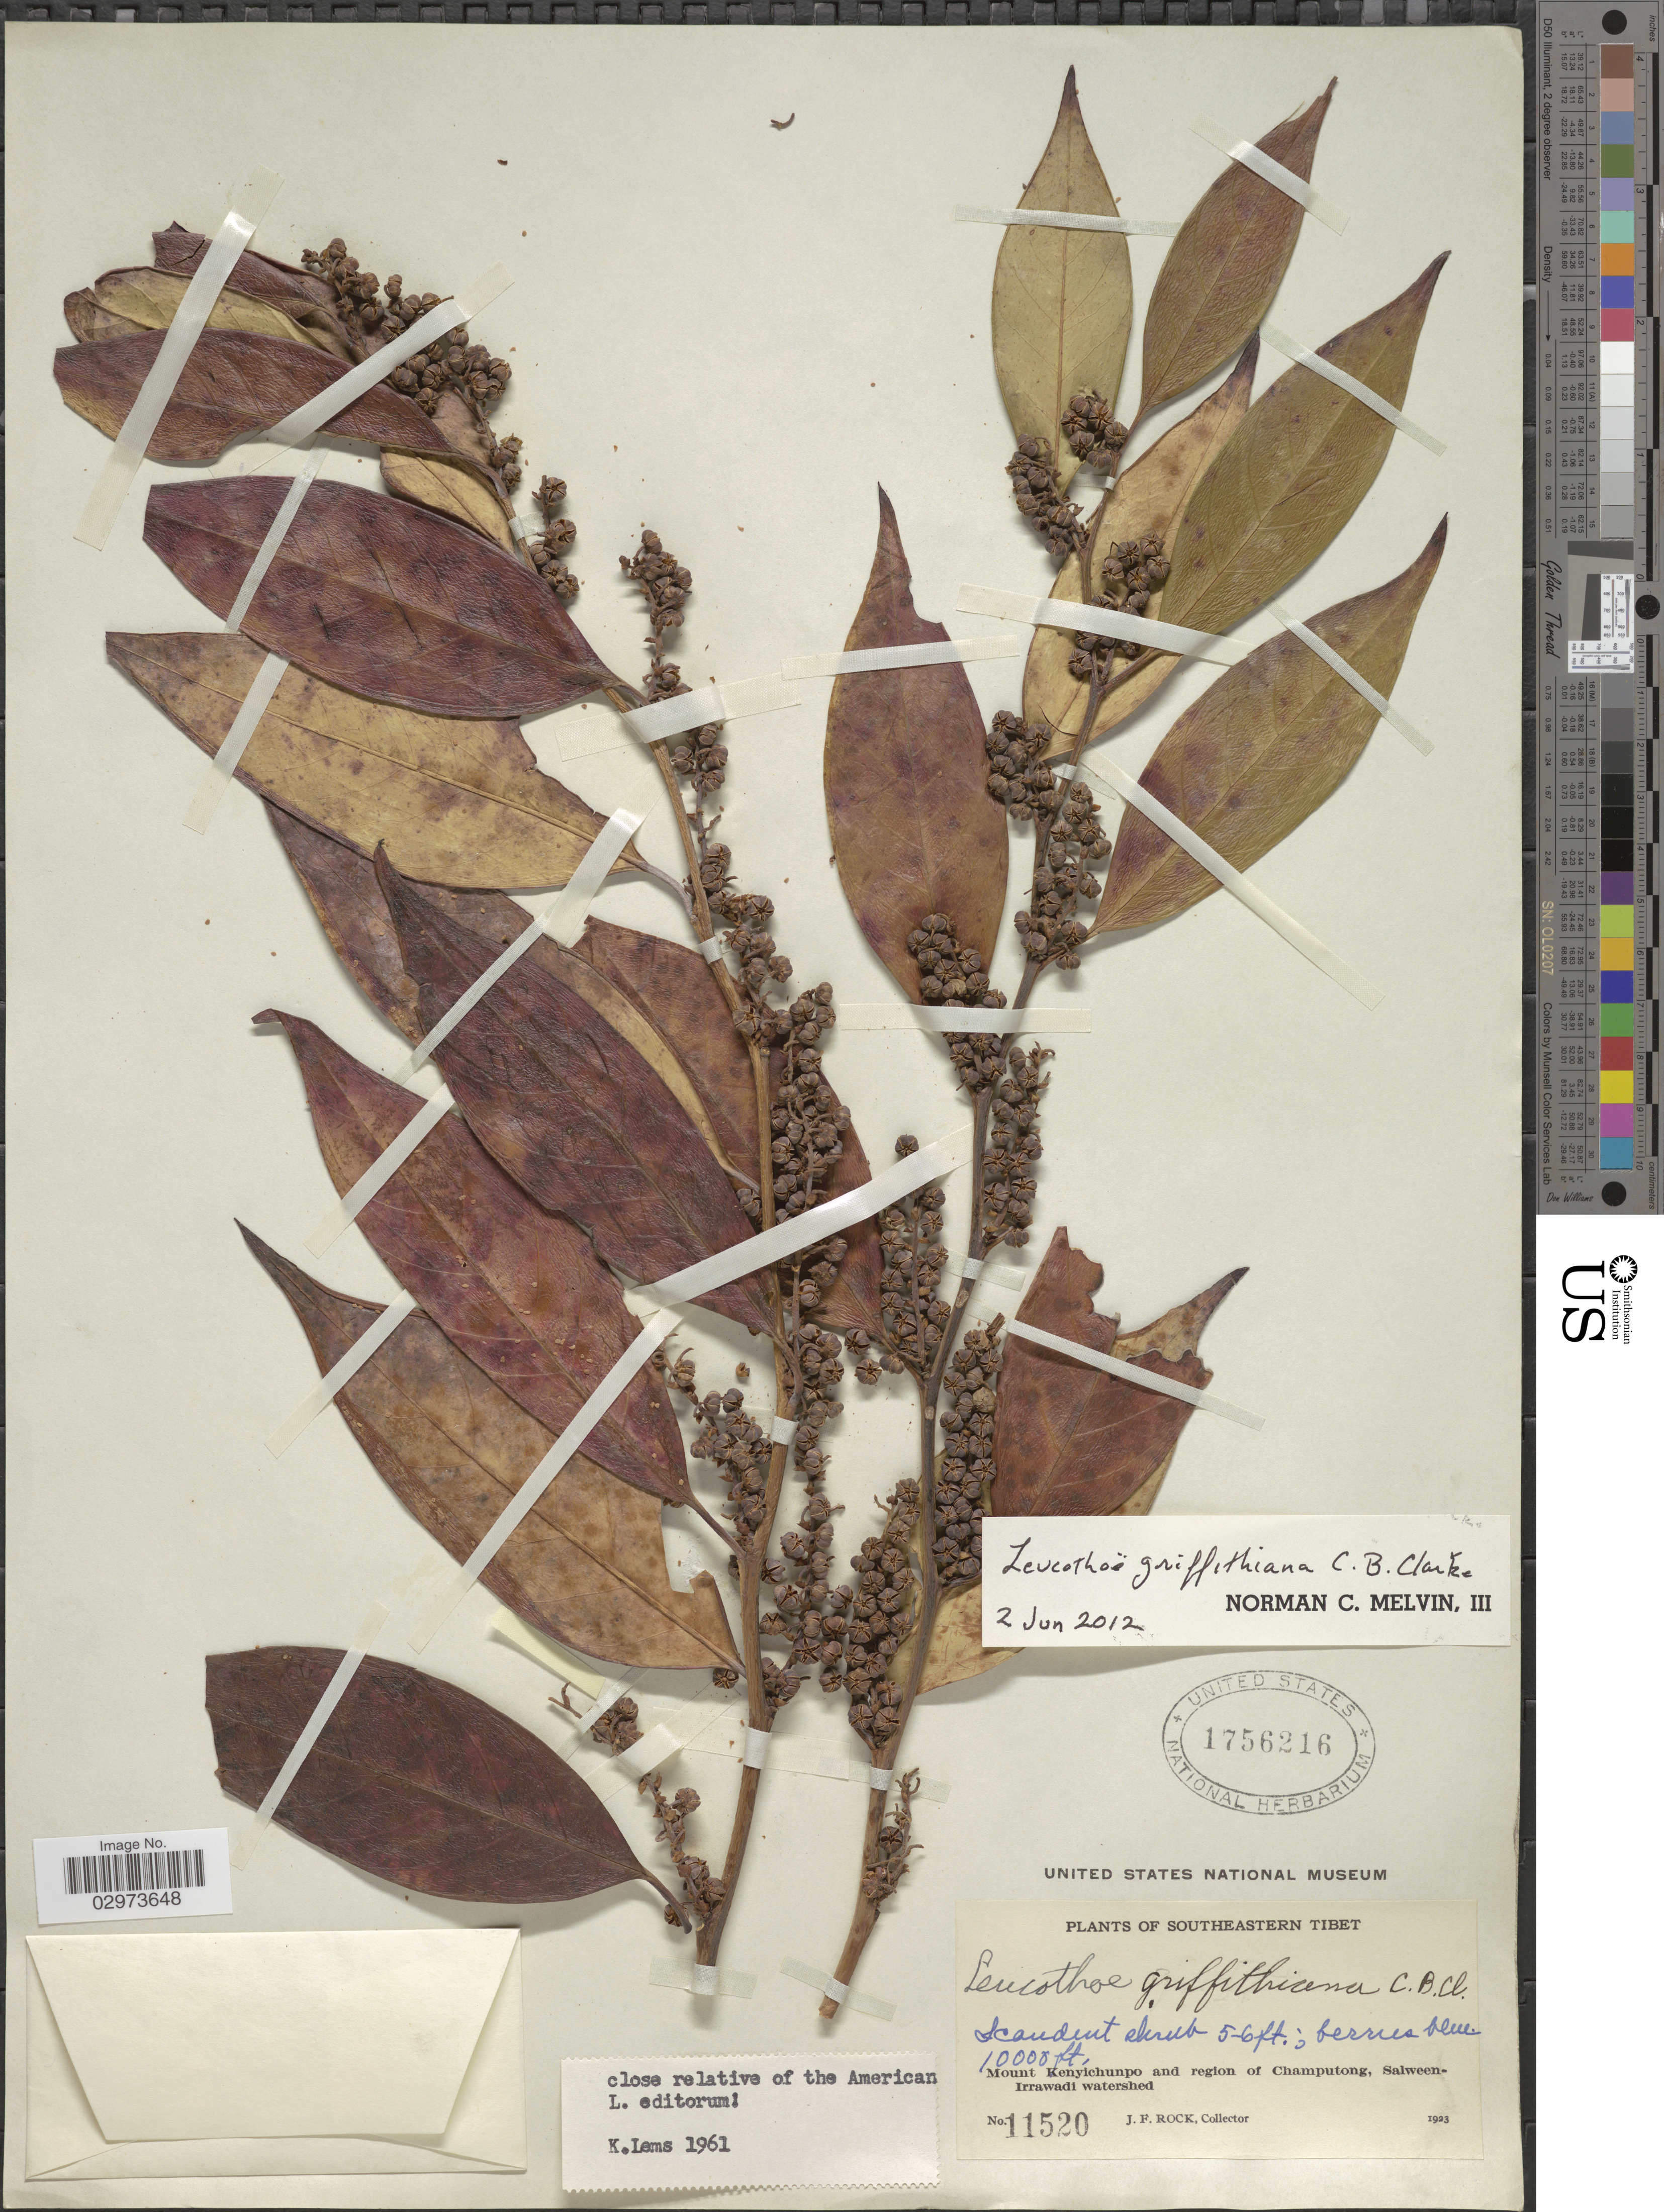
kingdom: Plantae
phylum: Tracheophyta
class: Magnoliopsida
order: Ericales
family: Ericaceae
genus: Leucothoe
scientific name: Leucothoë griffithiana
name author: C.B. Clarke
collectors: J. Rock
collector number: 11520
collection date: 1923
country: China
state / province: Xizang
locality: Southeastern Tibet. Mount Kenyichunpo and region of Champutong, Salween-Irrawadi watershed.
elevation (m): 3048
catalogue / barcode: US 1756216